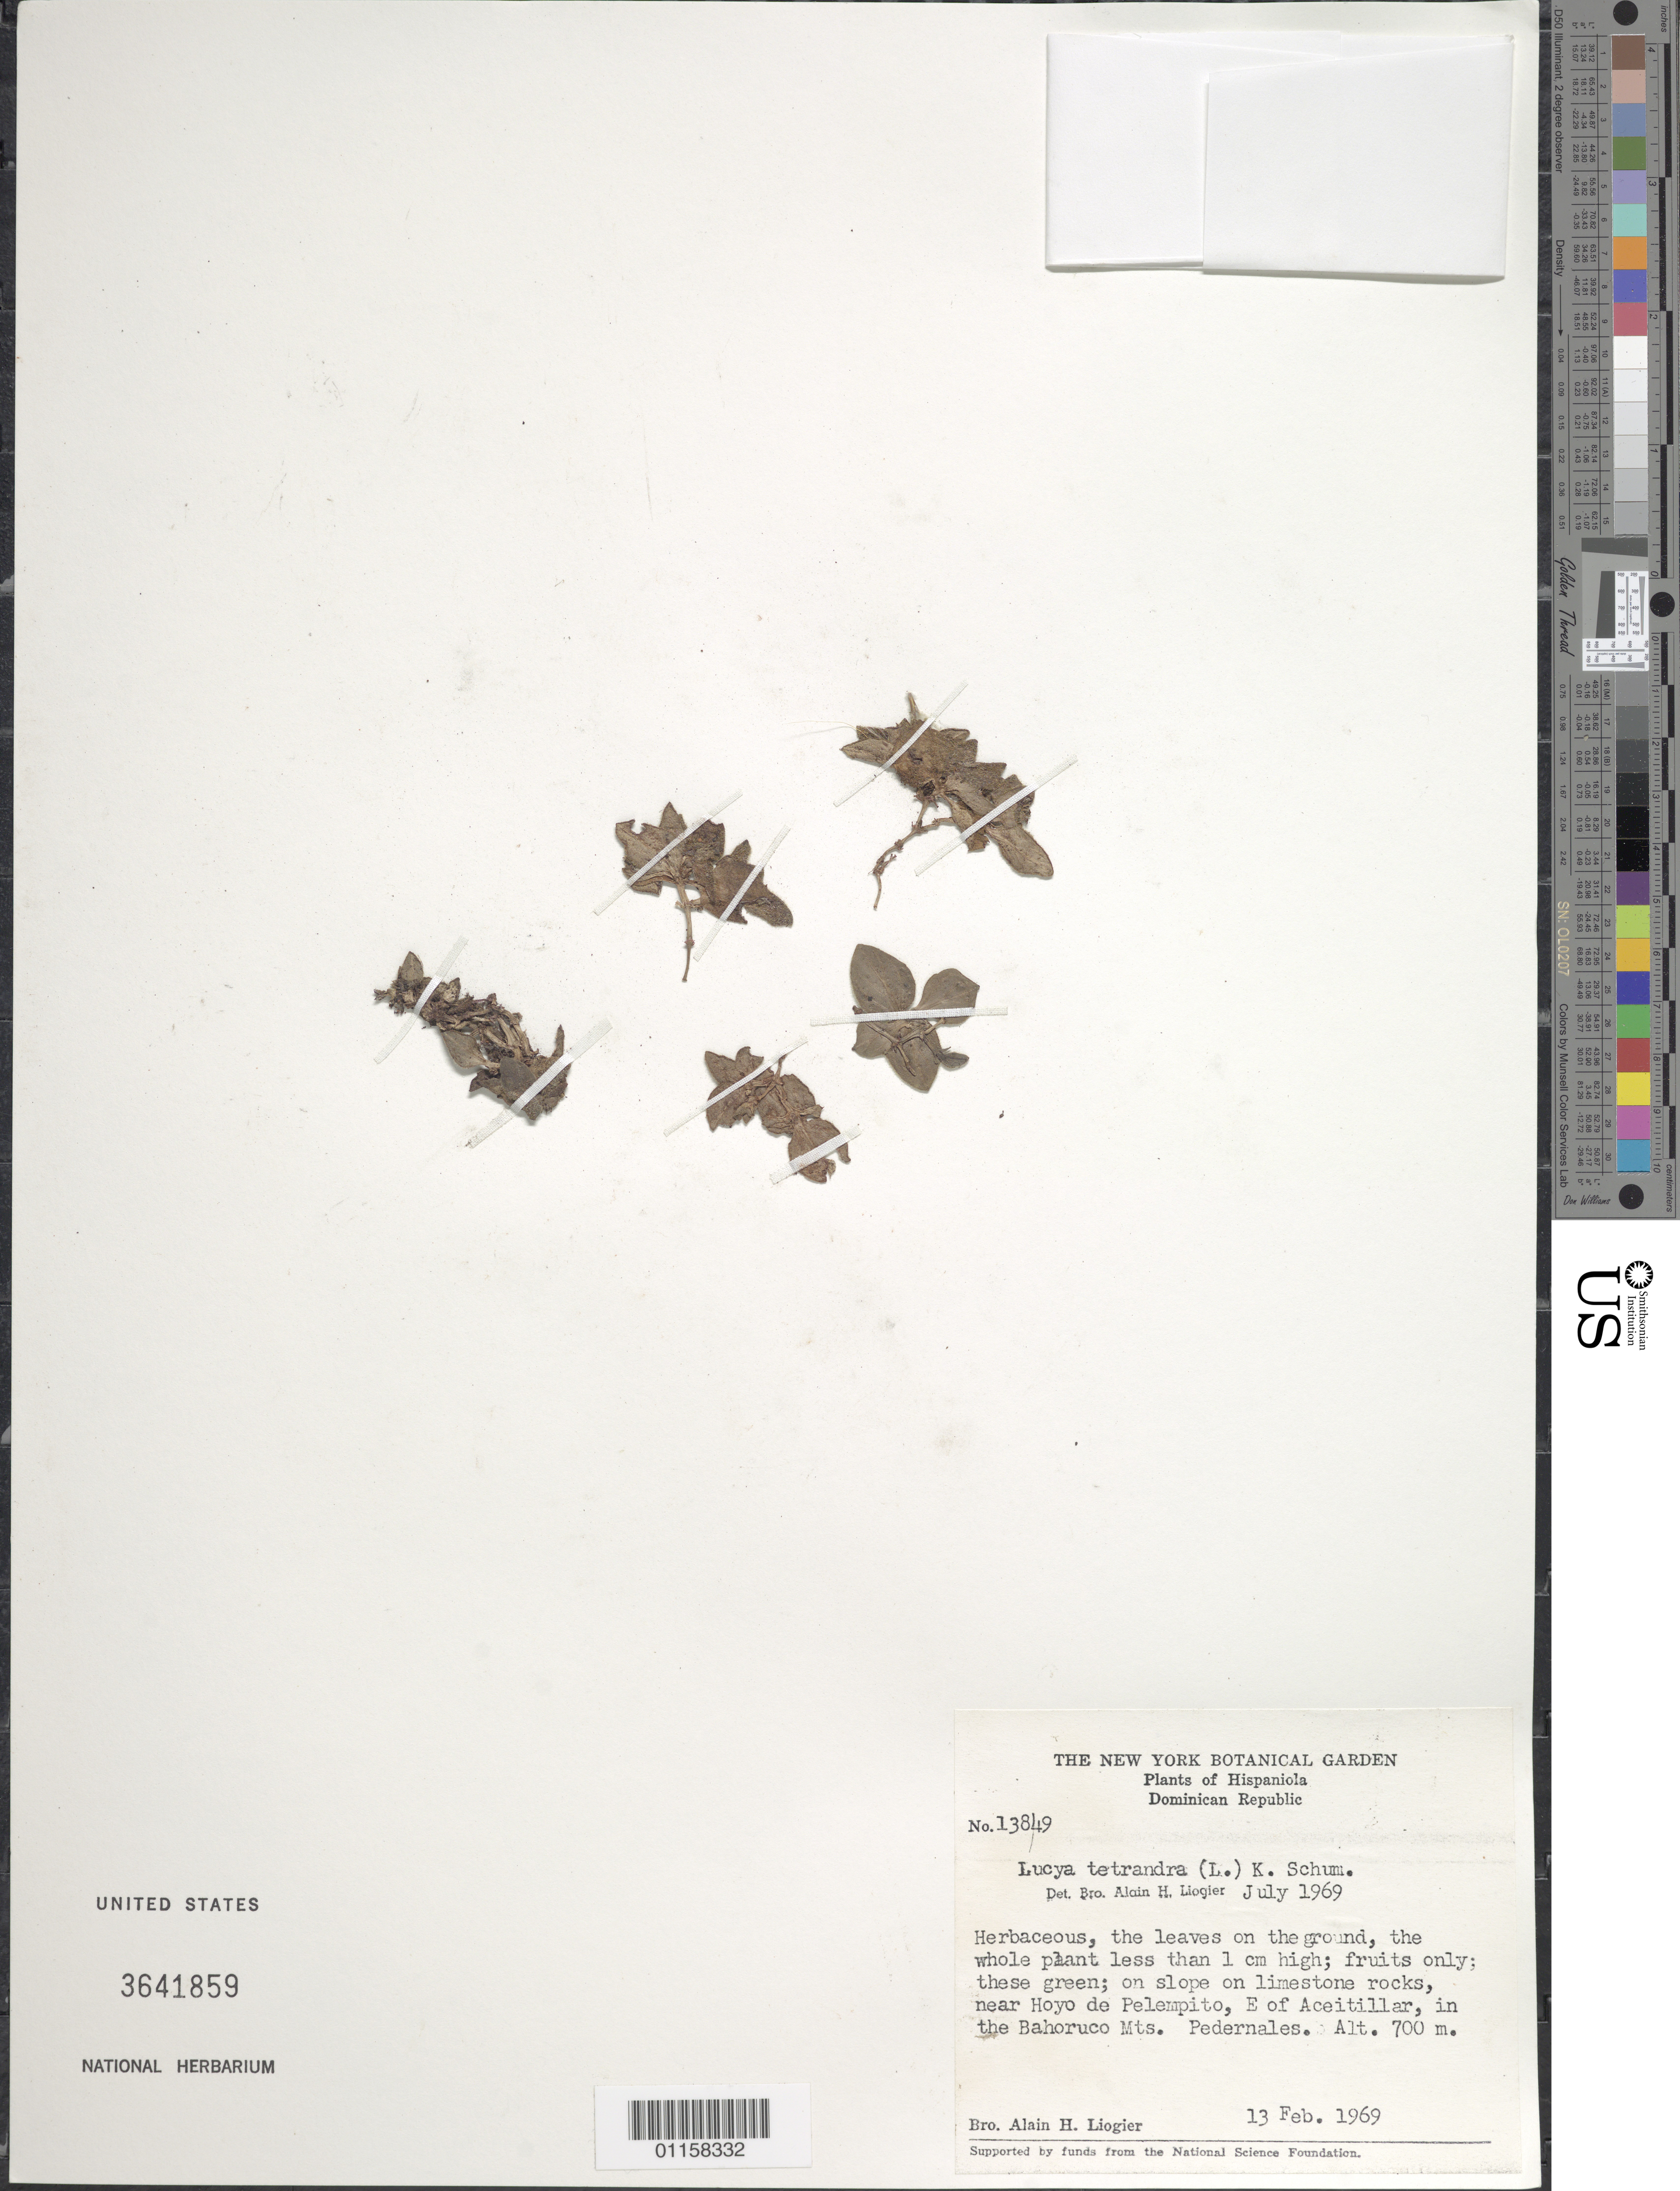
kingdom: Plantae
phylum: Tracheophyta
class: Magnoliopsida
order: Gentianales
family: Rubiaceae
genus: Lucya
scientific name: Lucya tetrandra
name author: (L.) K. Schum.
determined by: Liogier, Alain H.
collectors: A. H. Liogier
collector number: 13849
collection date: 1969-02-13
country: Dominican Republic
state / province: Pedernales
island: Hispaniola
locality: Bahoruco Mts., near Hoyo de Pelempito, E of Aceitillar.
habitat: On slope on limestone rocks.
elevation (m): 700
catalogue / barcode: US 3641859